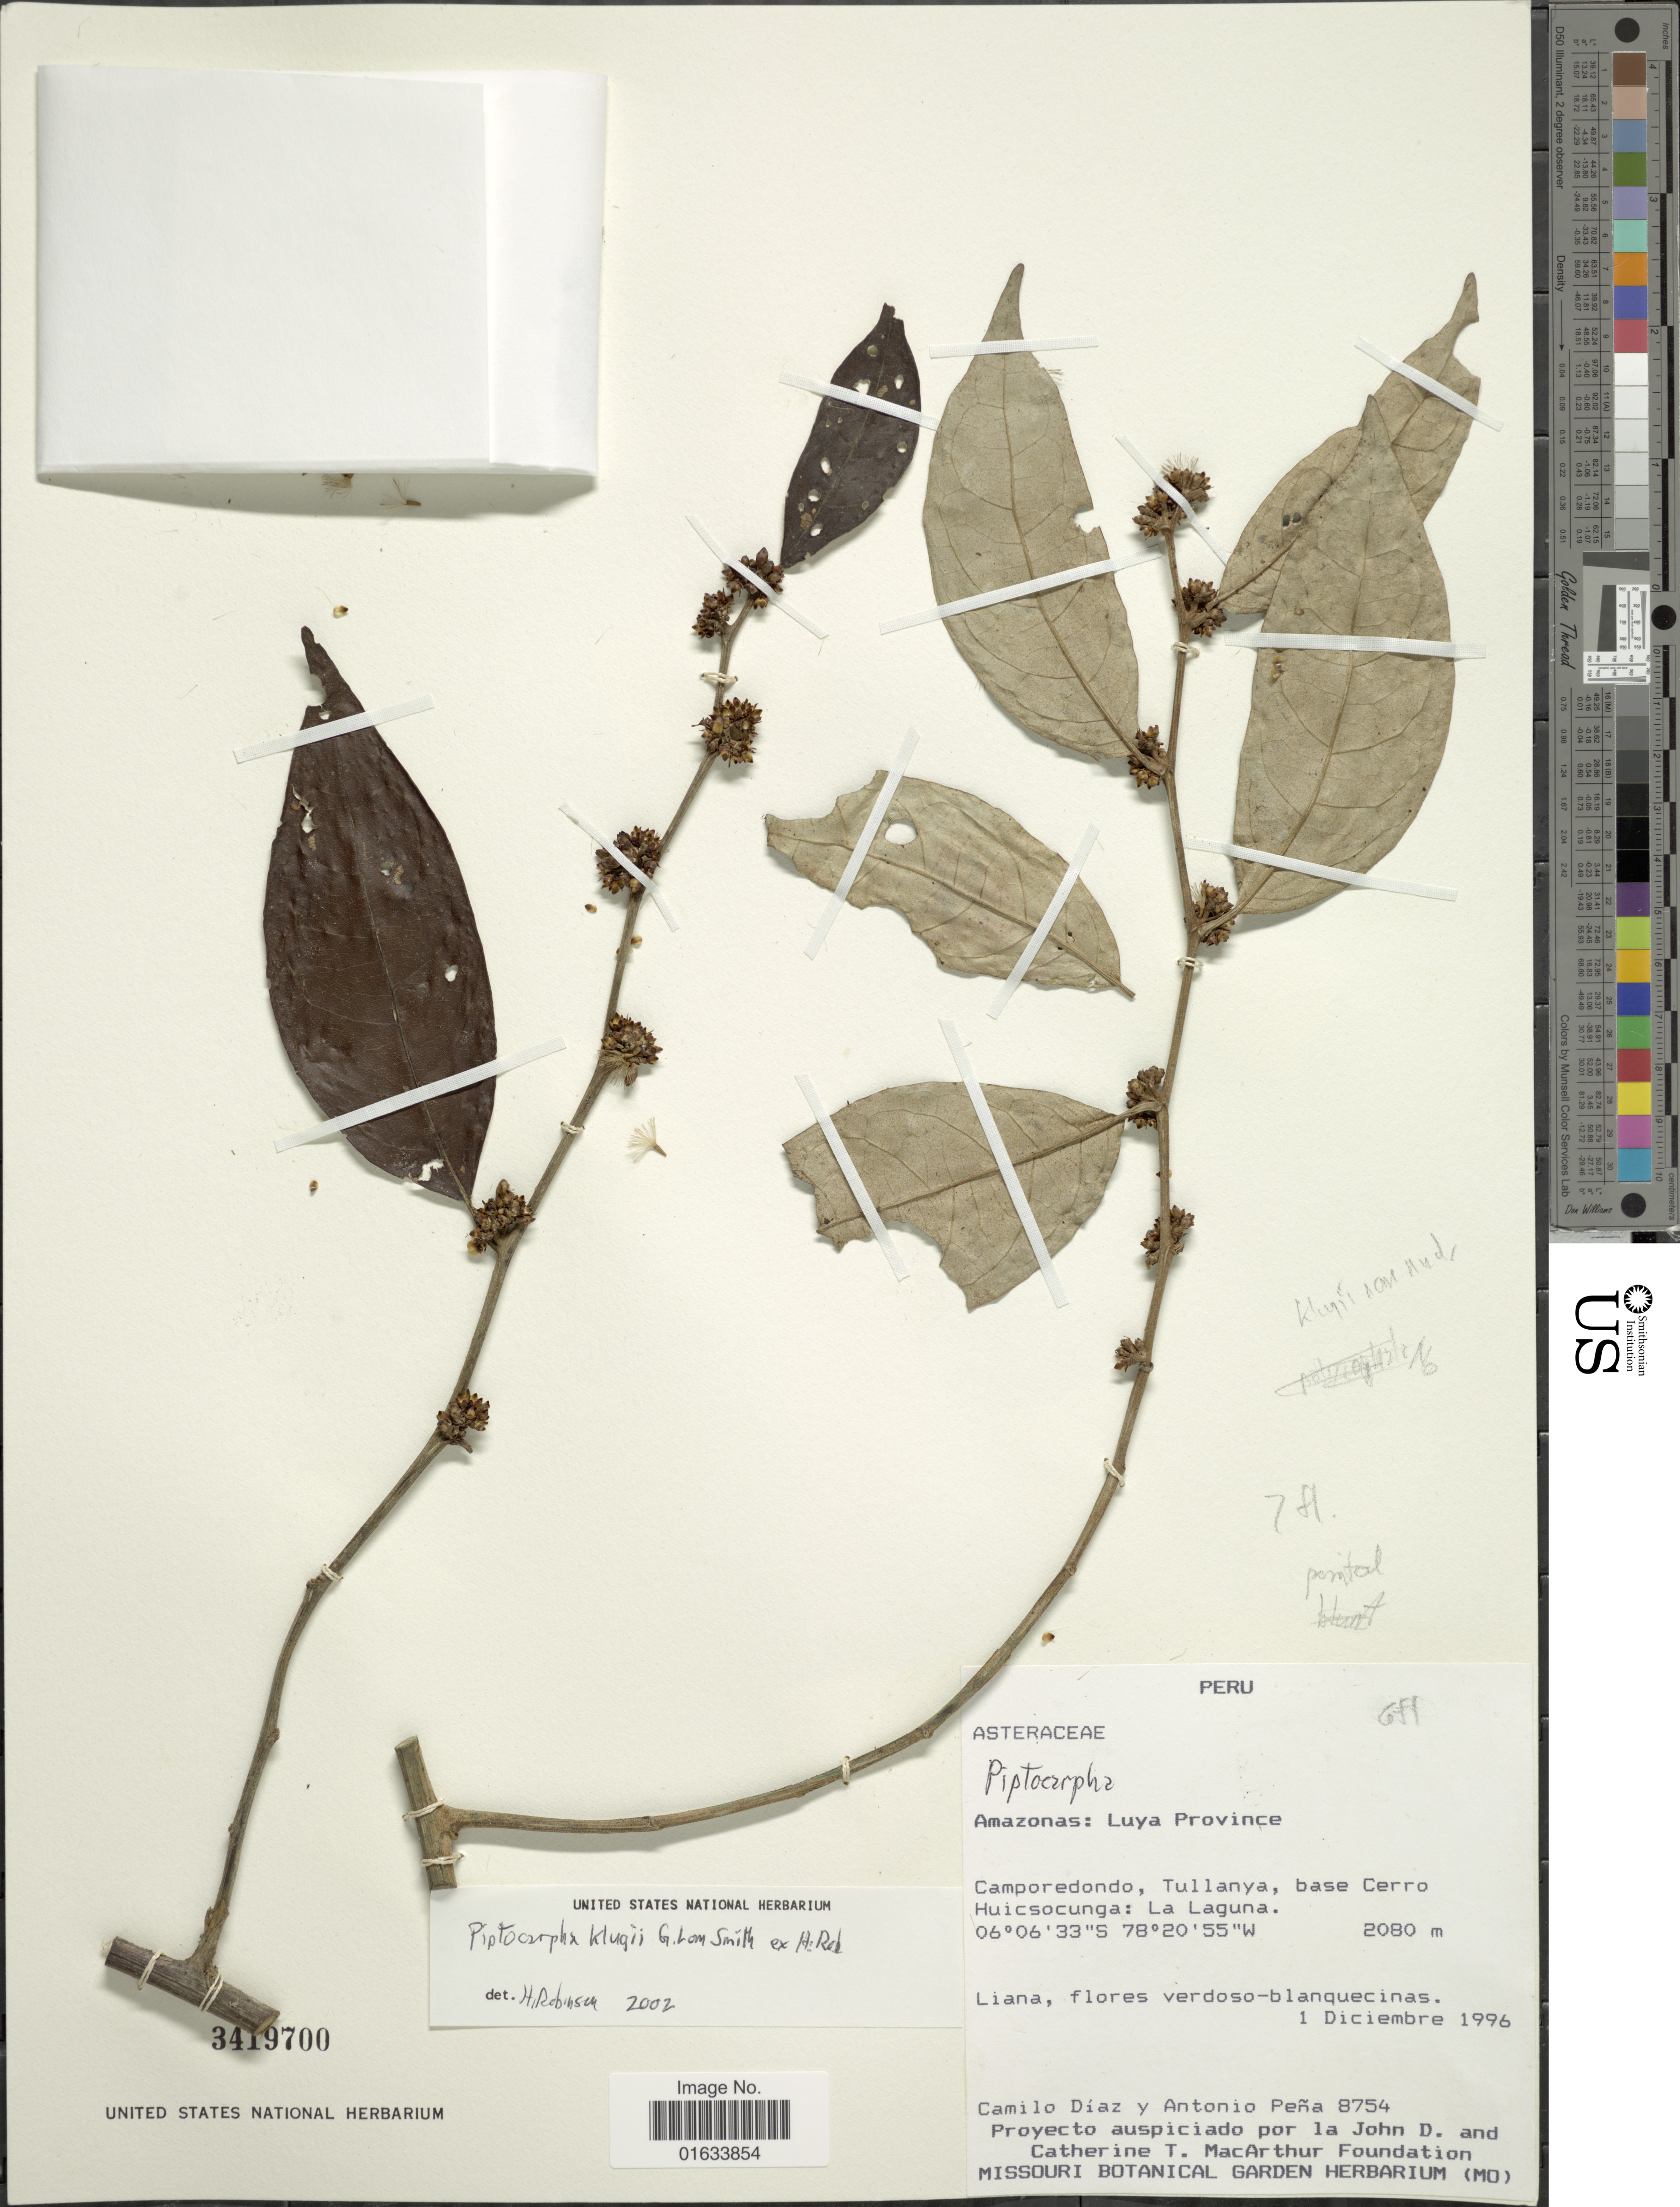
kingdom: Plantae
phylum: Tracheophyta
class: Magnoliopsida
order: Asterales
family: Asteraceae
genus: Piptocarpha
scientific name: Piptocarpha klugii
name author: G. Lom. Sm. ex H. Rob.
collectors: C. Díaz & A. Peña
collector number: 8754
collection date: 1996-12-01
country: Peru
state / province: Amazonas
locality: Amazonas: Luya Province. Camporedondo, Tullanya, base Cerro Huicsocunga: La Laguna.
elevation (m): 2080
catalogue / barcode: US 3419700